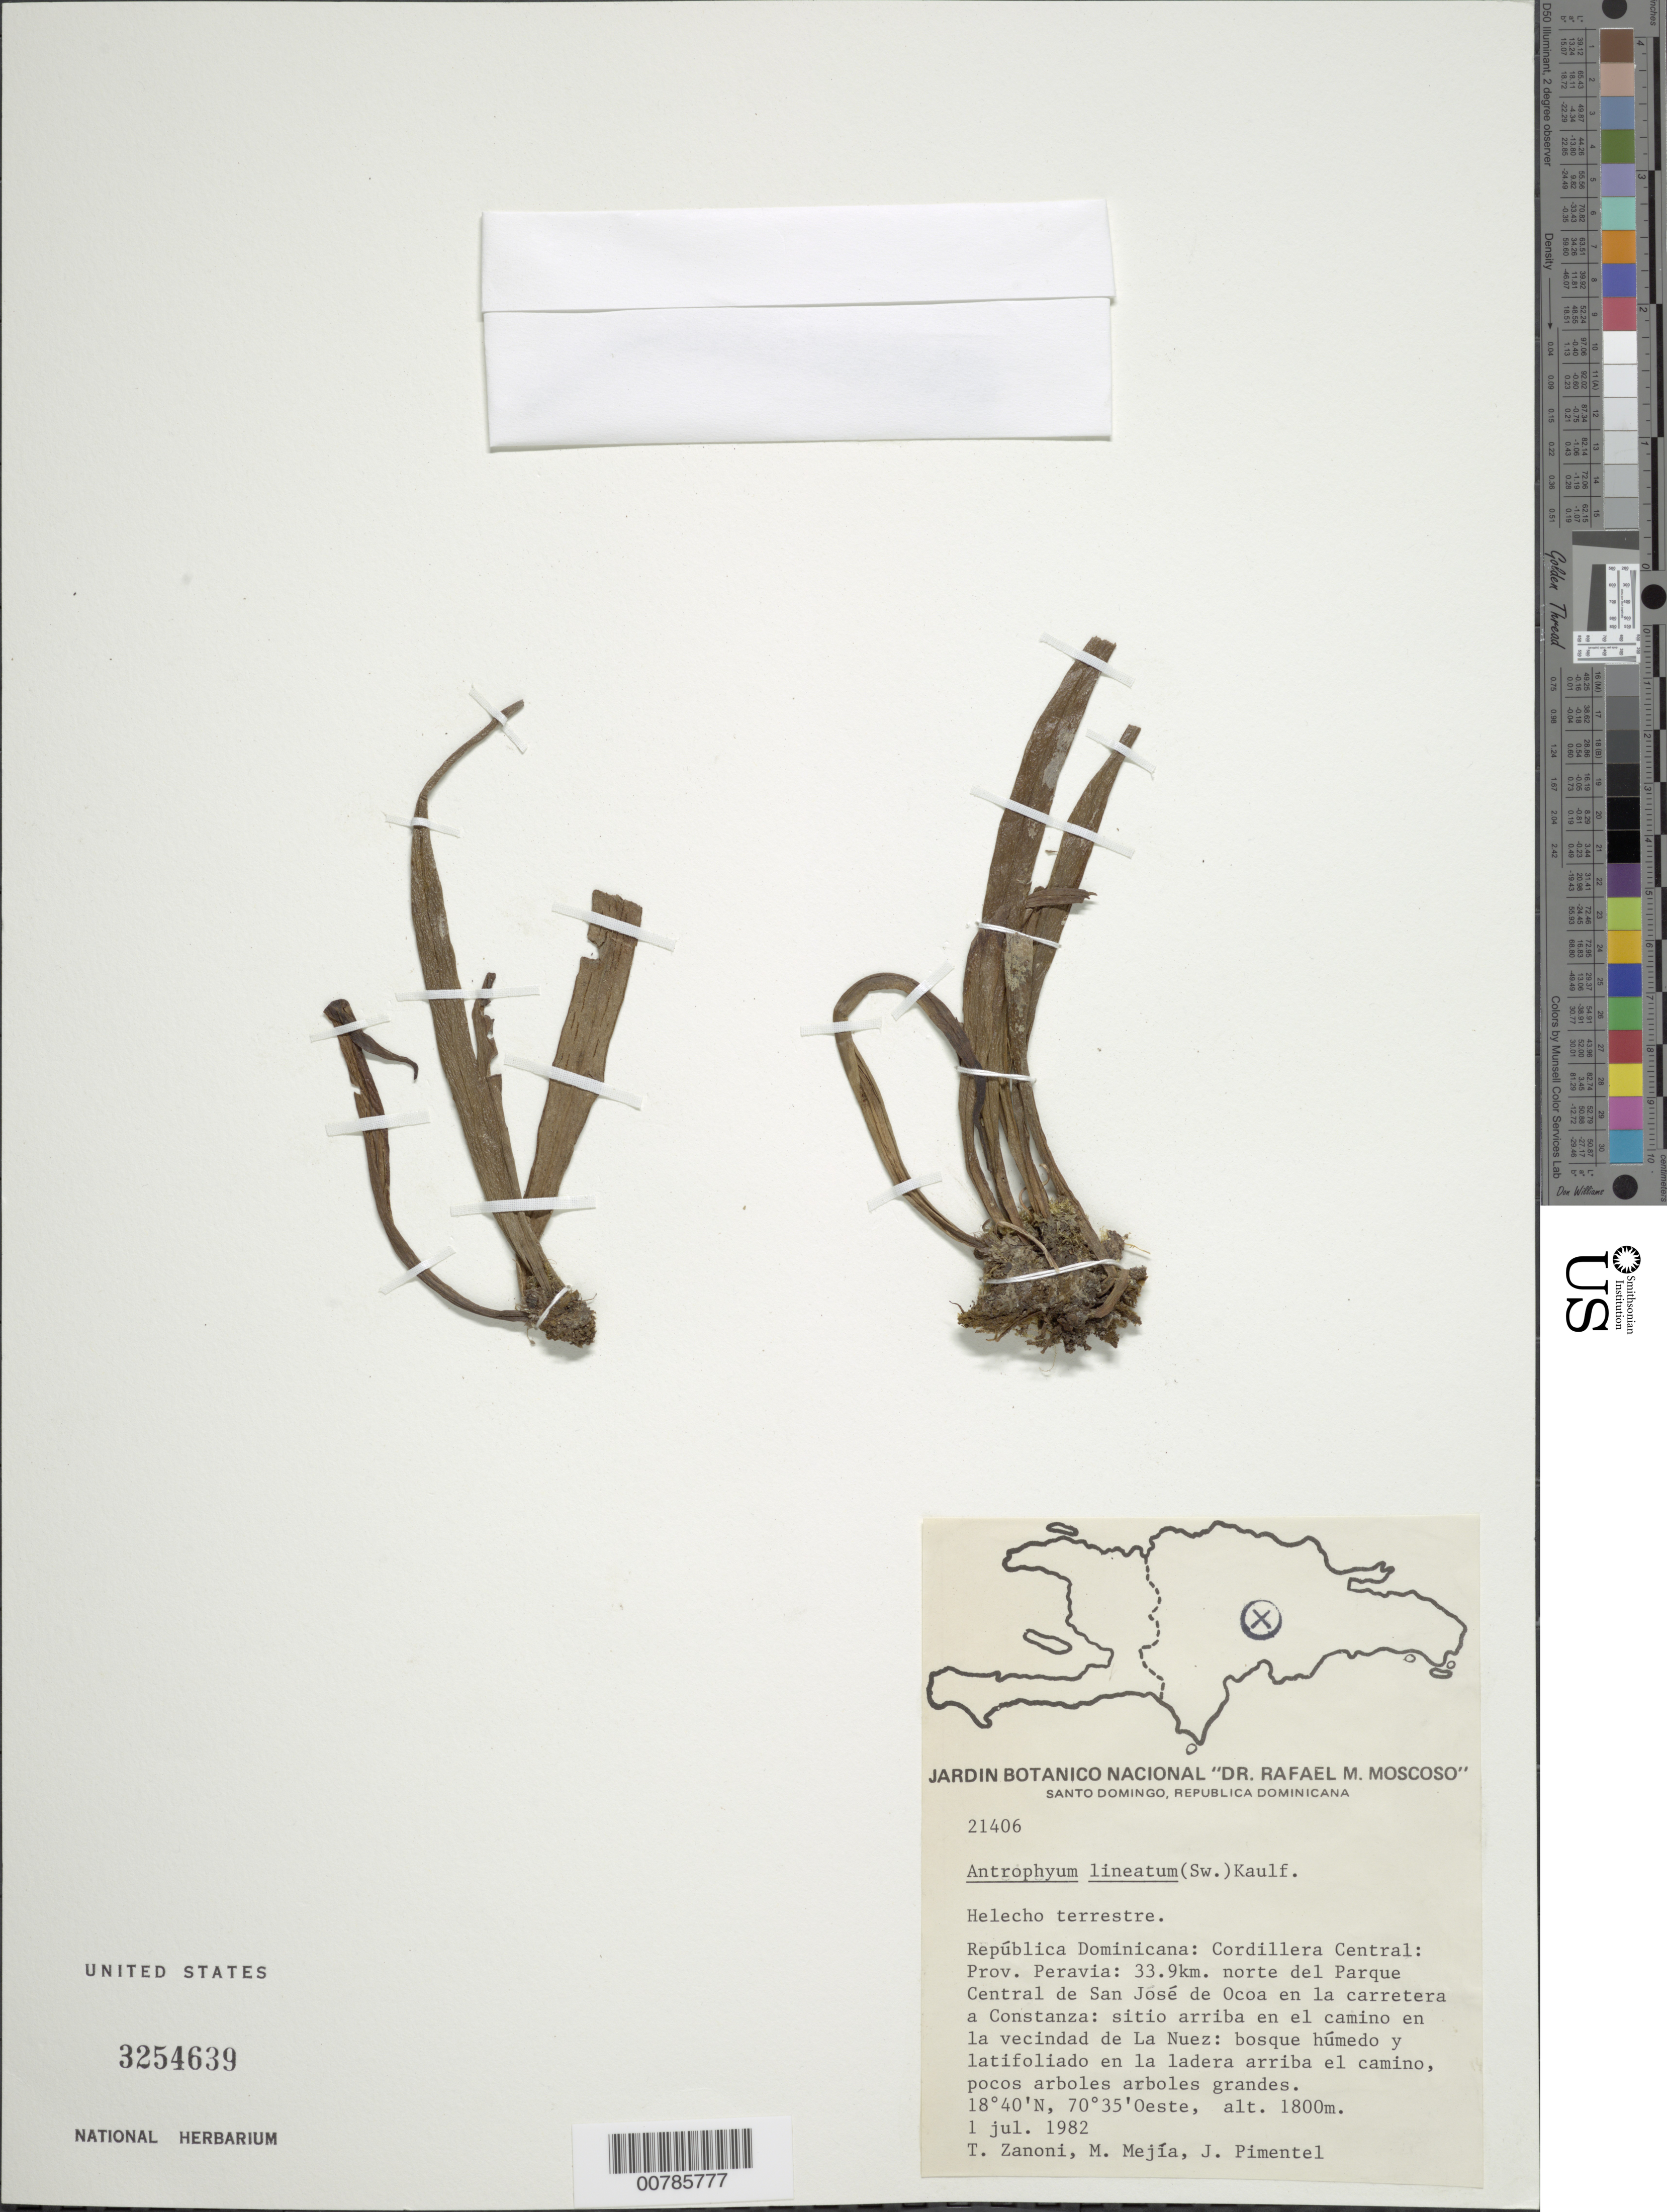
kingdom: Plantae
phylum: Tracheophyta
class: Polypodiopsida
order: Polypodiales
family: Pteridaceae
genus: Polytaenium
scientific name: Polytaenium lineatum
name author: (Sw.) J. Sm.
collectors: T. A. Zanoni, M. Mejia & J. Pimentel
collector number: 21406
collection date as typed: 01 Jul 1982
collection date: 1982-07-01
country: Dominican Republic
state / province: Peravia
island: Hispaniola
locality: Cordillera Central, 33.9 km N del Parque Central de San José de Ocoa en la carretera a Constanza, en la vecindad de La Nuez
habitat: Bosque húmedo y latifoliado en la ladera arriba el camino; pocos arboles grandes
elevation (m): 1800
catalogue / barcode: US 3254639